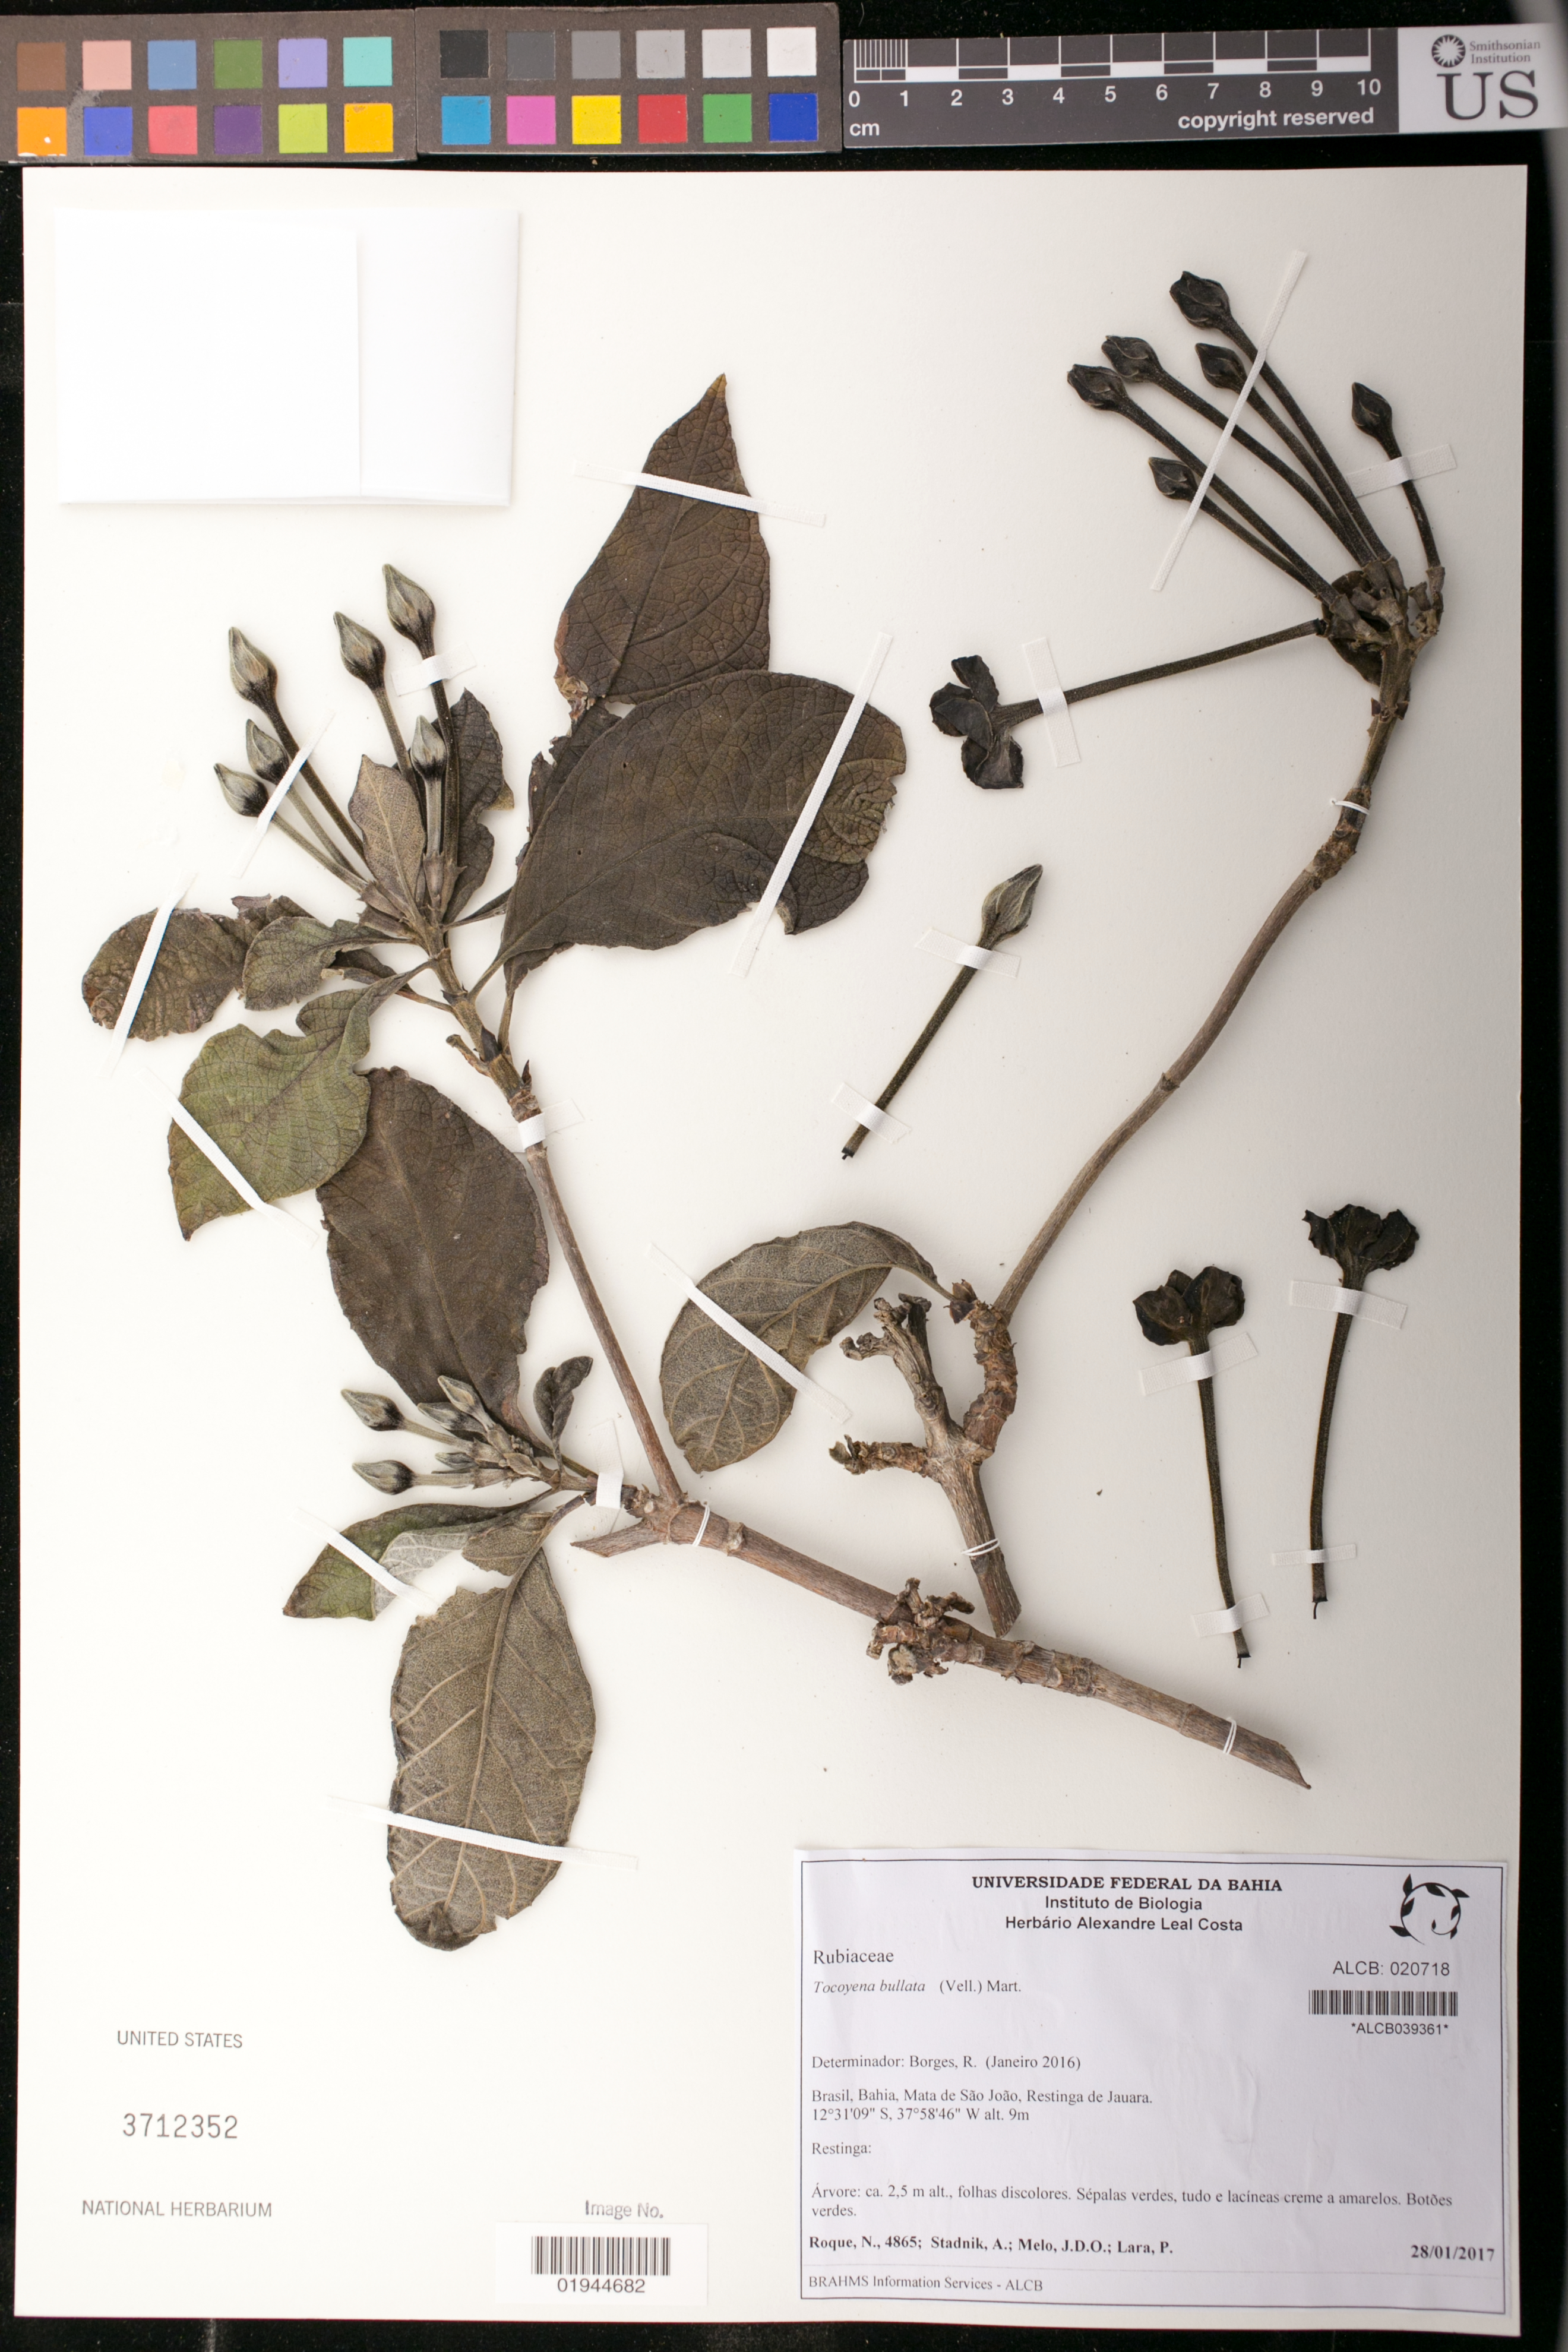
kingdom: Plantae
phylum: Tracheophyta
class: Magnoliopsida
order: Gentianales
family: Rubiaceae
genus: Tocoyena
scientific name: Tocoyena bullata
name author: (Vell.) Mart.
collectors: N. Roque, A. Stadnik, J. Melo & P. Lara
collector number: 4865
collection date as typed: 28/01/2017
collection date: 2017-01-28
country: Brazil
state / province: Bahia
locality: Mata de São João: Restinga de Jauara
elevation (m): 9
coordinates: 12 31 09 S, 37 58 46 W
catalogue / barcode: US 3712352